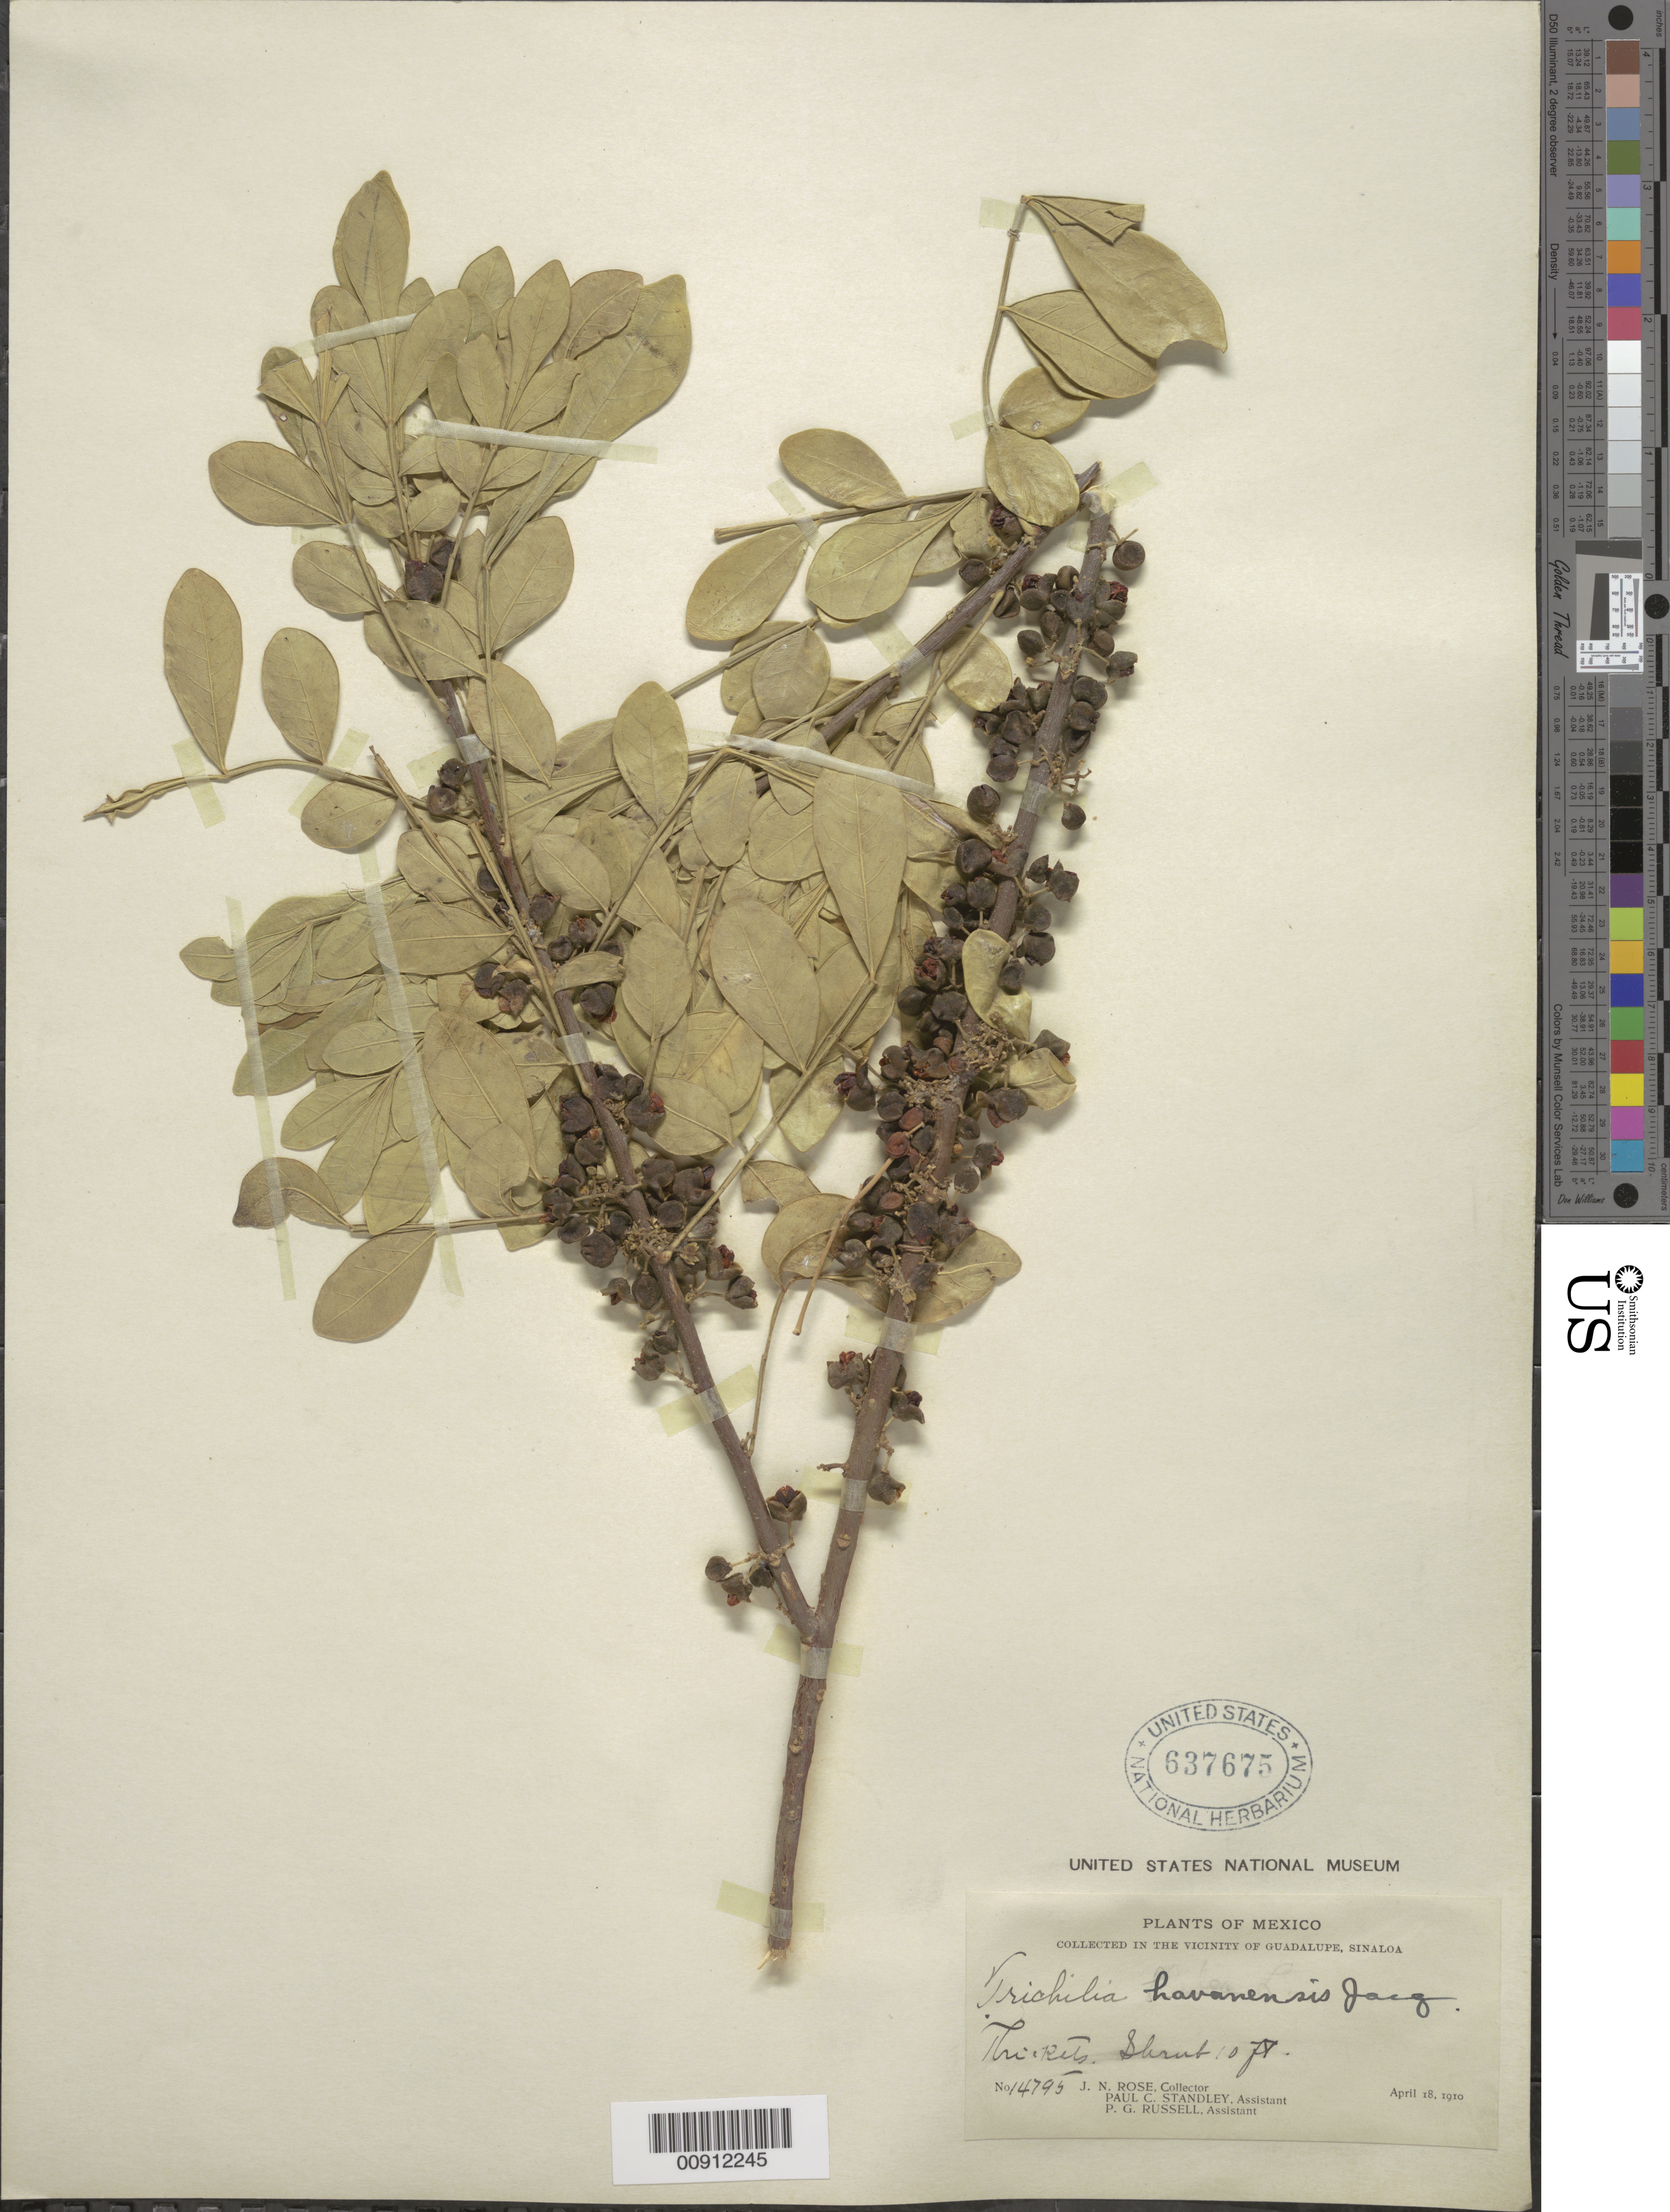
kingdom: Plantae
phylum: Tracheophyta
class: Magnoliopsida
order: Sapindales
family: Meliaceae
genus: Trichilia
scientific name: Trichilia havanensis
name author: Jacq.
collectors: J. N. Rose, P. C. Standley & P. G. Russell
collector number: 14795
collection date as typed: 18 Apr 1910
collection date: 1910-04-18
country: Mexico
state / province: Sinaloa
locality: Vicinity of Guadalupe, Sinaloa.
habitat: Thickets.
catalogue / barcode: US 637675